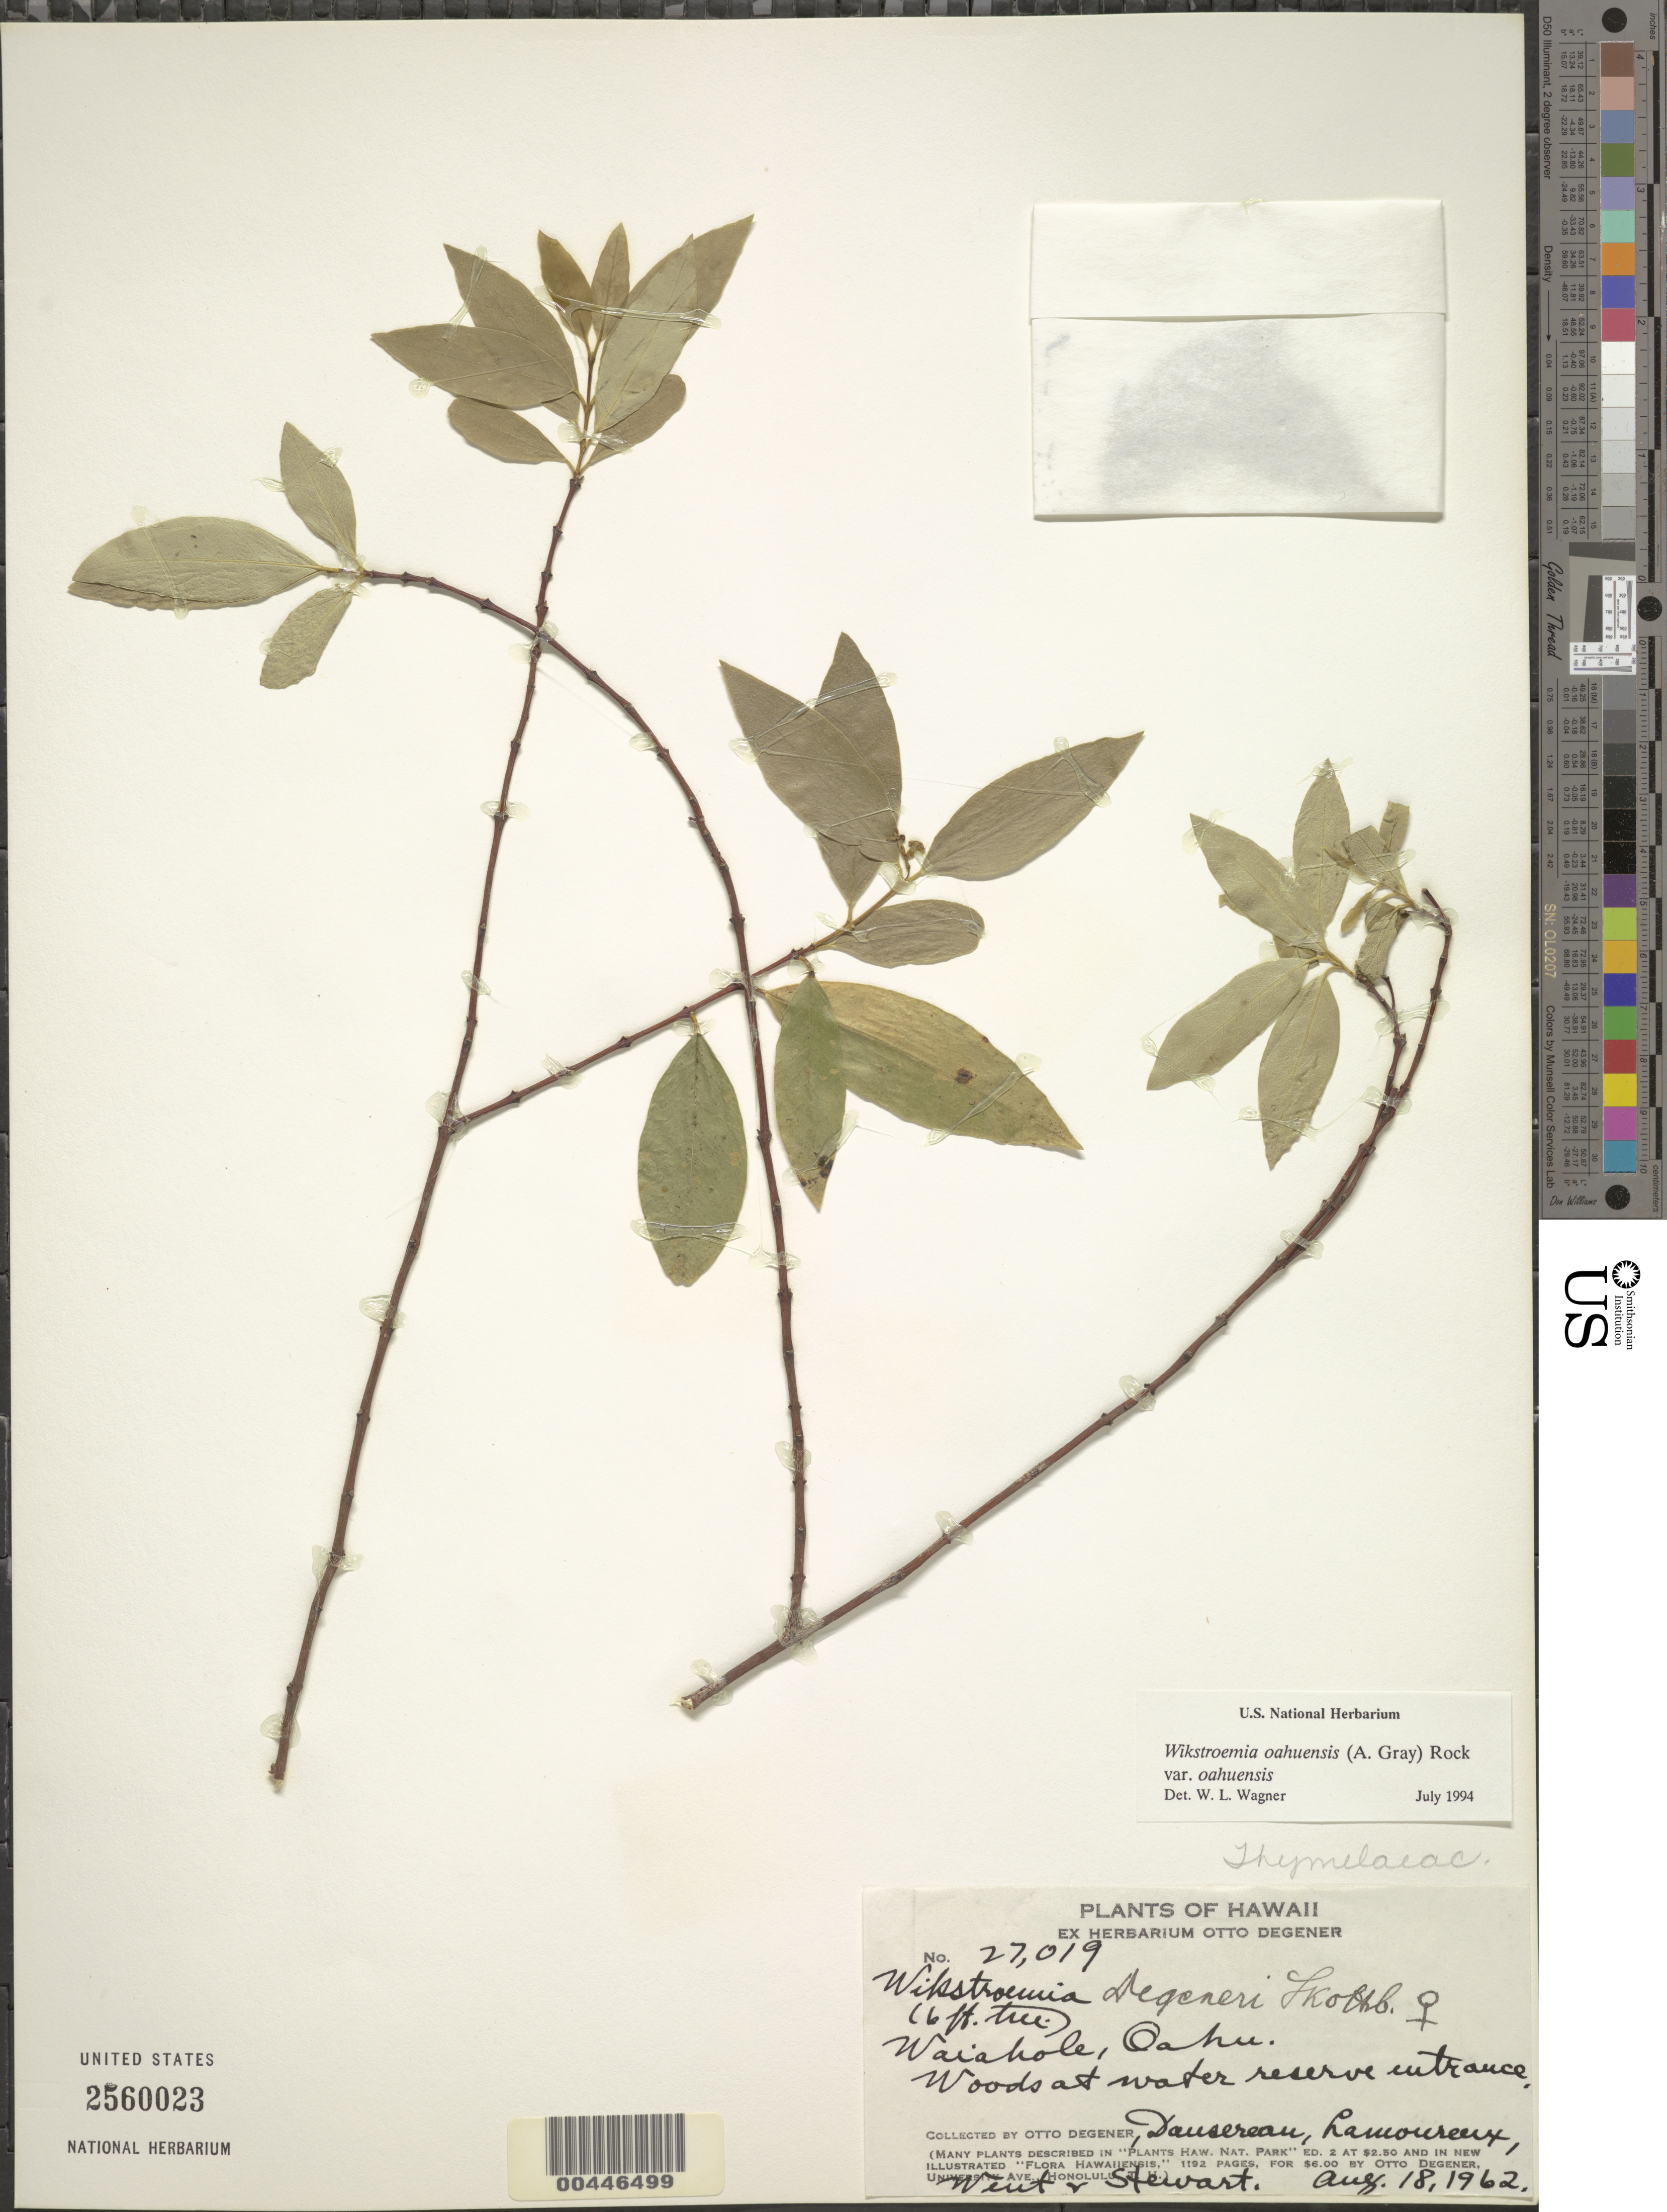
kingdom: Plantae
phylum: Tracheophyta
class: Magnoliopsida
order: Malvales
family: Thymelaeaceae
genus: Wikstroemia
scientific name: Wikstroemia oahuensis var. oahuensis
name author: (A. Gray) Rock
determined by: Wagner, W. L., (BOT), Smithsonian Institution - National Museum of Natural History (UNITED STATES)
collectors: O. Degener, Dansereau, Lamoureux, F. A. Went & Stewart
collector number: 27019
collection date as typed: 18 Aug 1962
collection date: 1962-08-18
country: United States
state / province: Hawaii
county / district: Honolulu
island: Oahu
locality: Waiahole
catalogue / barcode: US 2560023